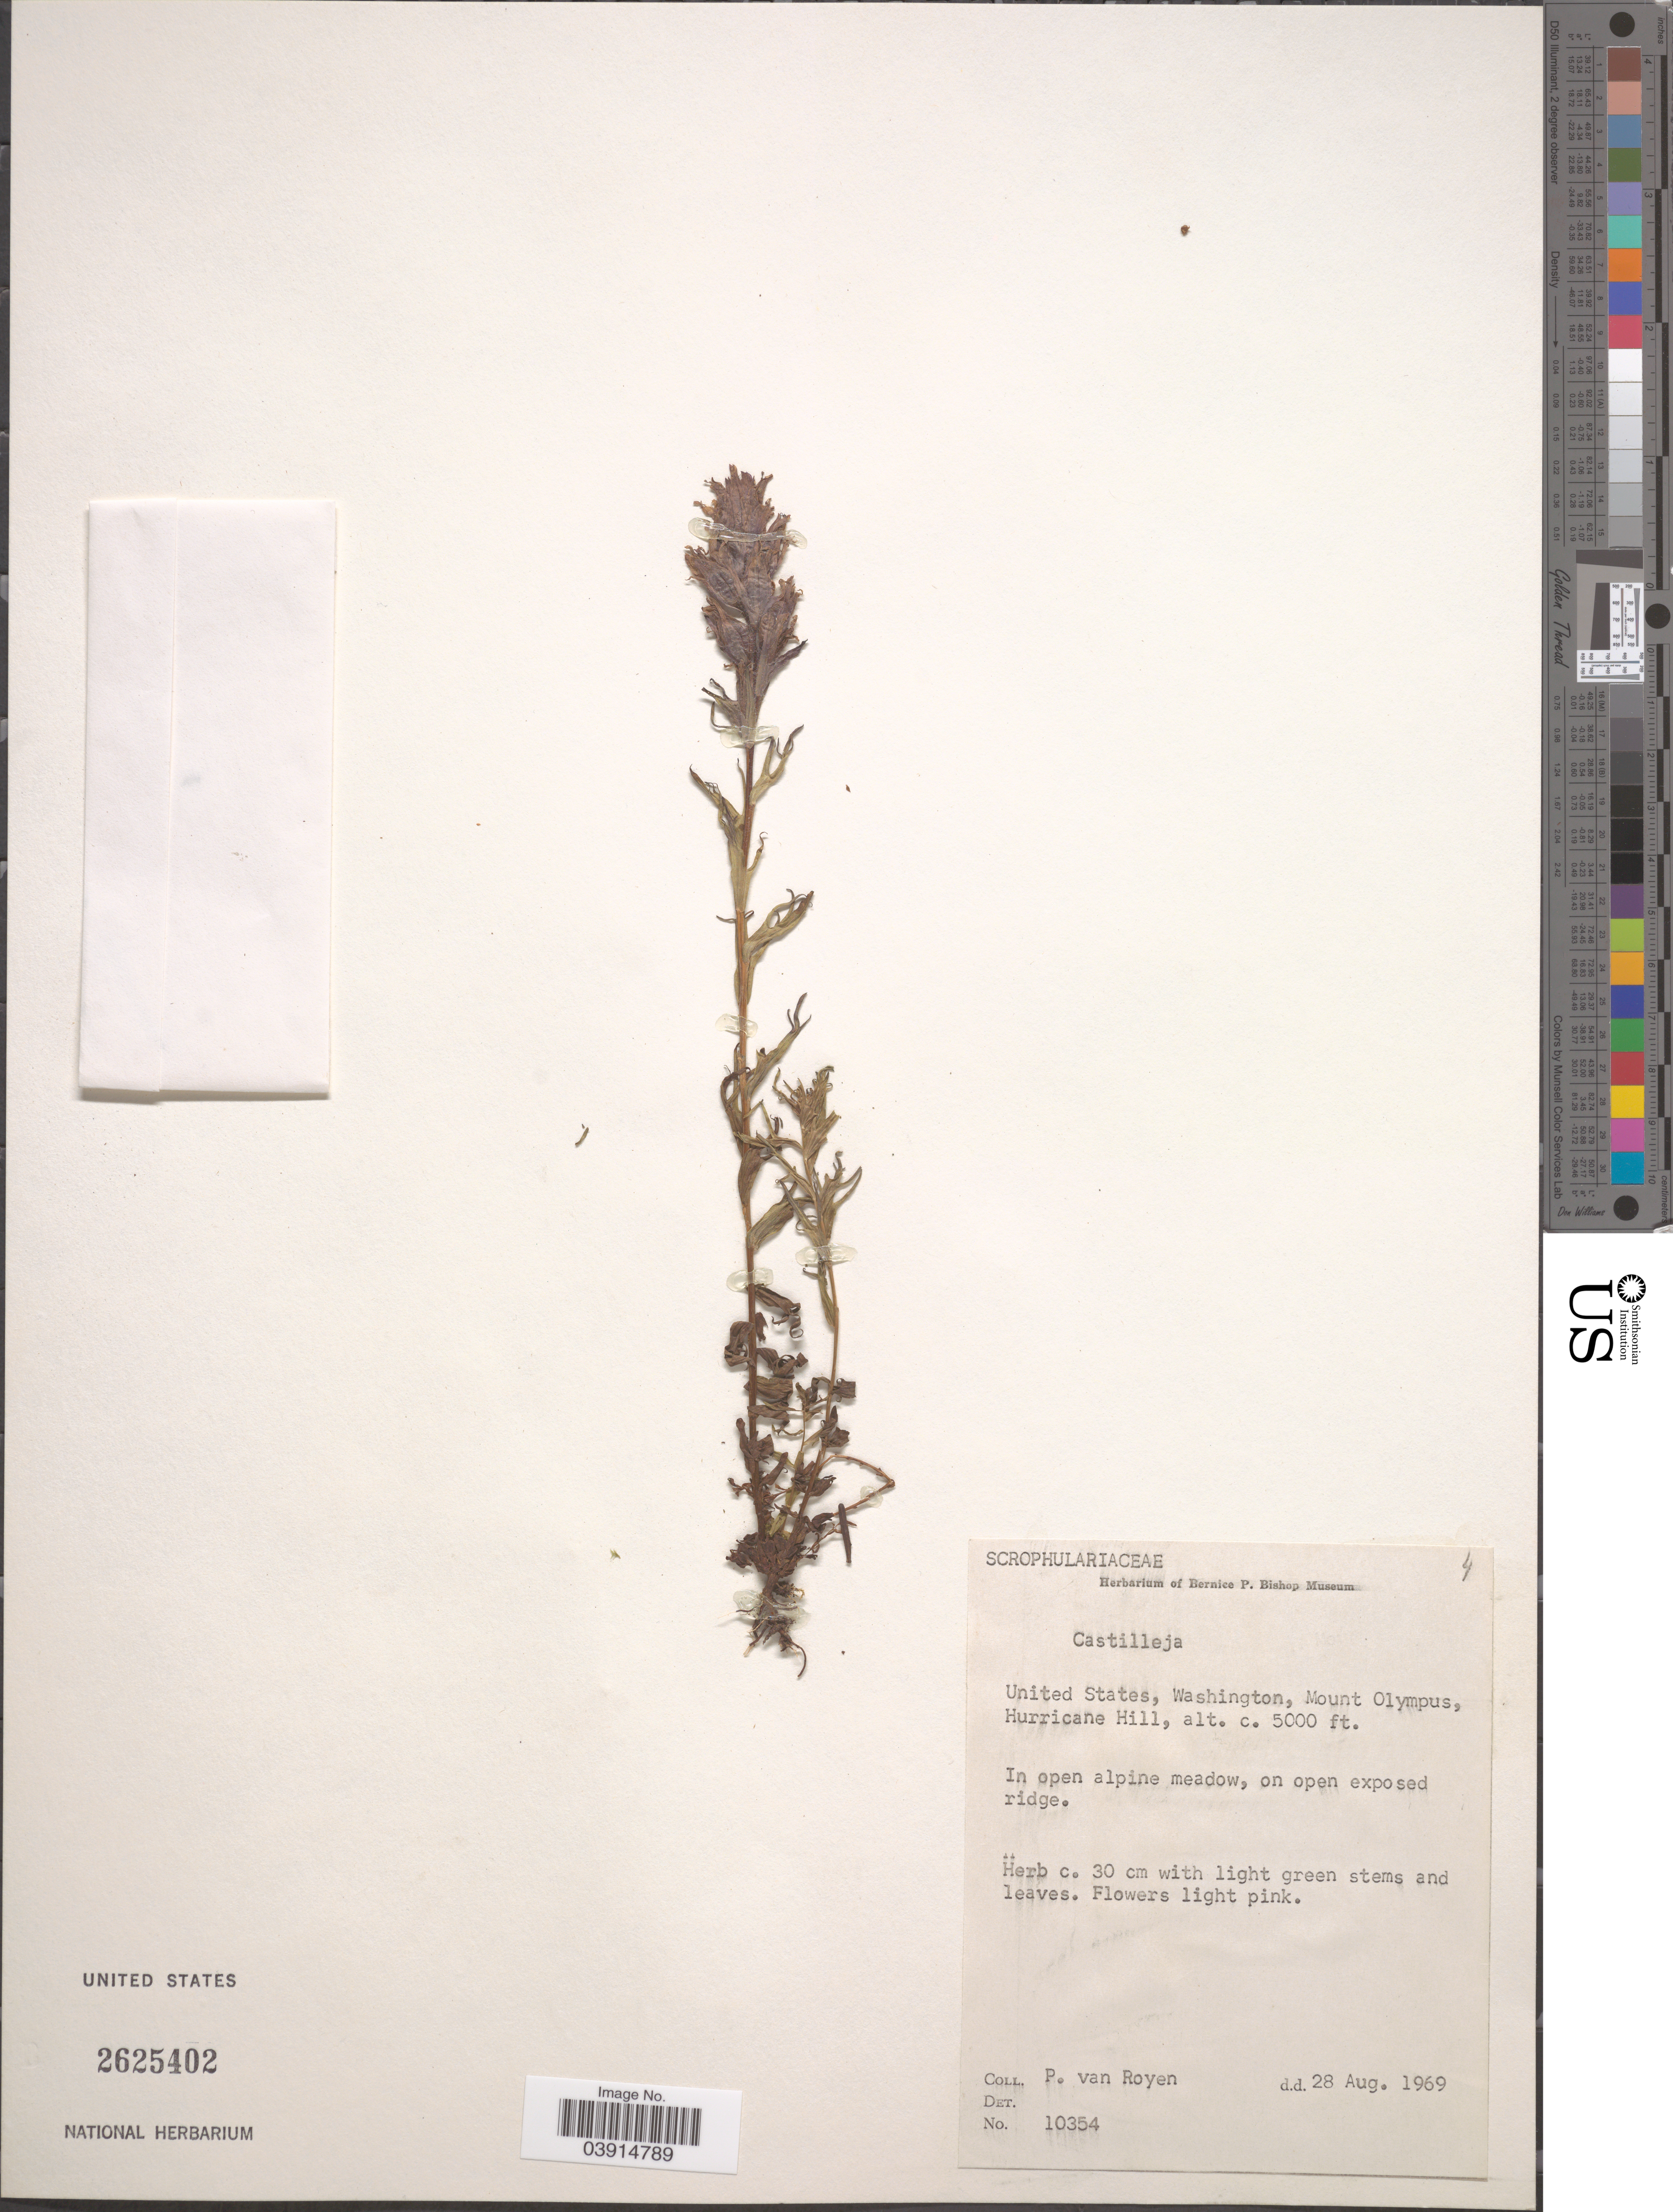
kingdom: Plantae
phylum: Tracheophyta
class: Magnoliopsida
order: Lamiales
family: Orobanchaceae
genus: Castilleja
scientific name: Castilleja sp.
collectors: P. van Royen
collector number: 10354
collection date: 1969-08-28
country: United States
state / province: Washington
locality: Mount Olympus, Hurricane Hill. In open alpine meadow, on open exposed ridge.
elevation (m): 1524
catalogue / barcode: US 2625402